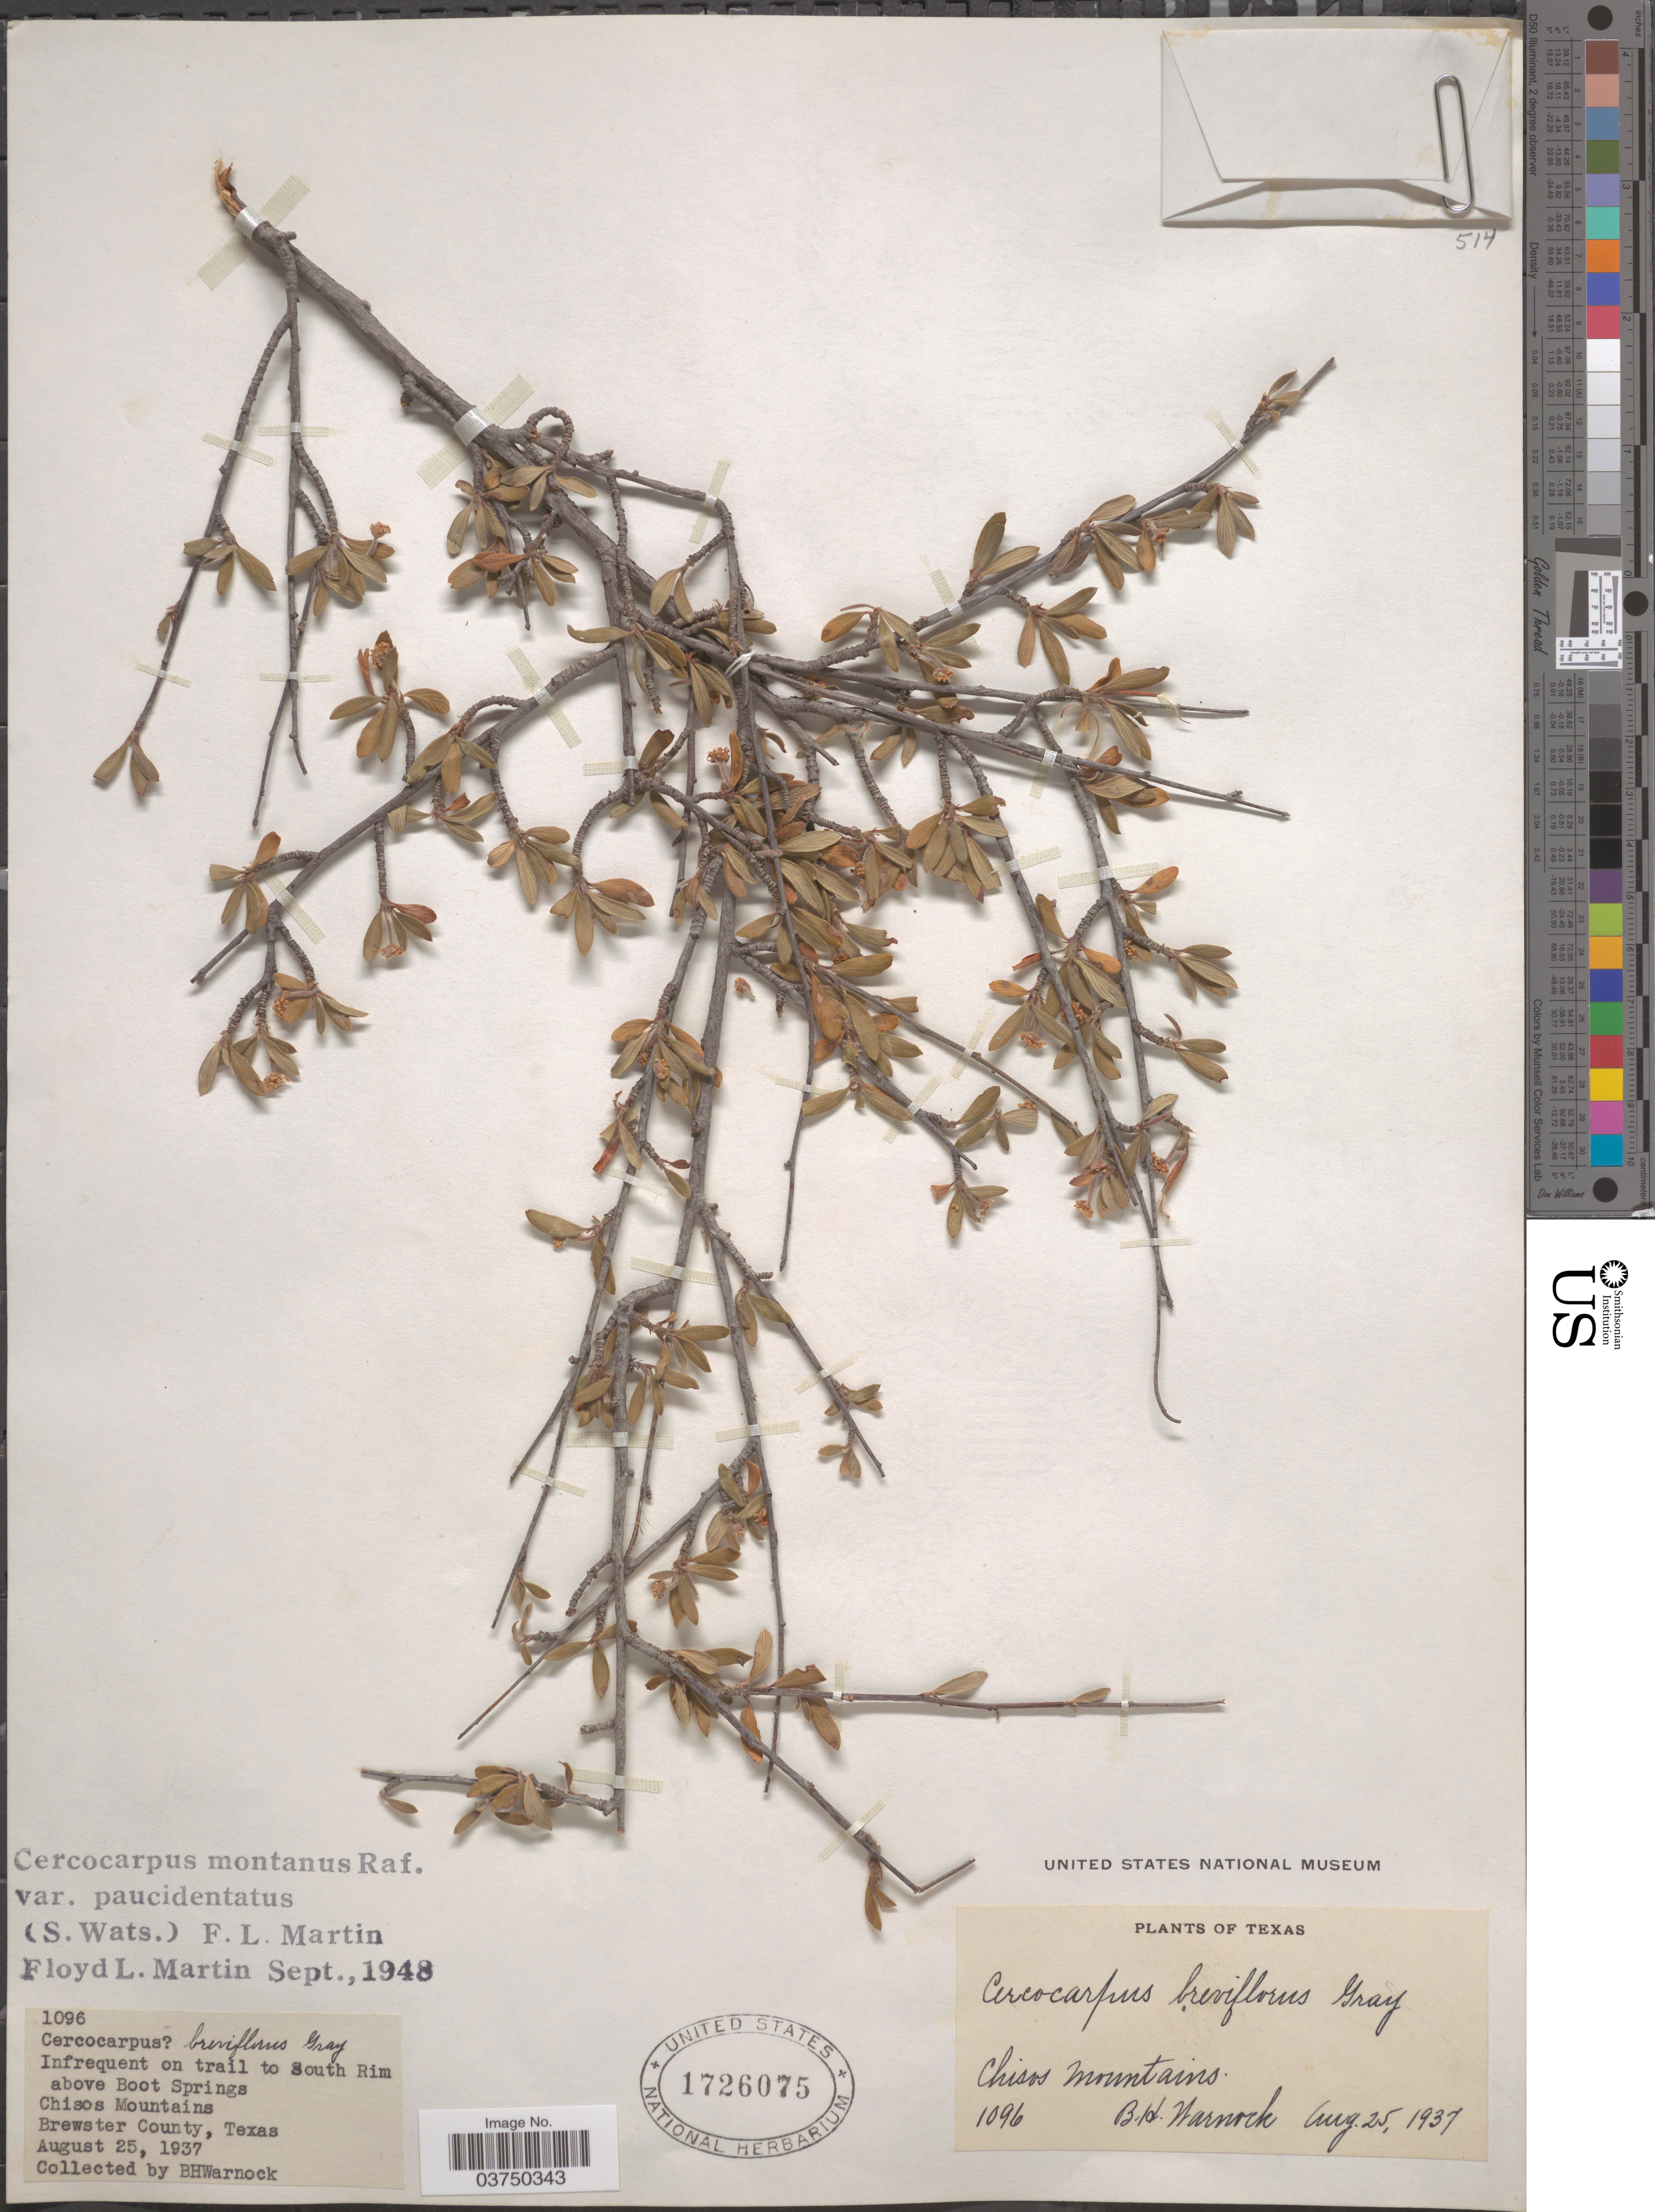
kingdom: Plantae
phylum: Tracheophyta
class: Magnoliopsida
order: Rosales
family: Rosaceae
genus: Cercocarpus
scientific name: Cercocarpus montanus var. paucidentatus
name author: (S. Watson) F.L. Martin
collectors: B. H. Warnock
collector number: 1096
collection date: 1937-08-25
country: United States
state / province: Texas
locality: Chisos Mountains. On trail to South Rim above Boot Springs. Brewster County.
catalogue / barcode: US 1726075